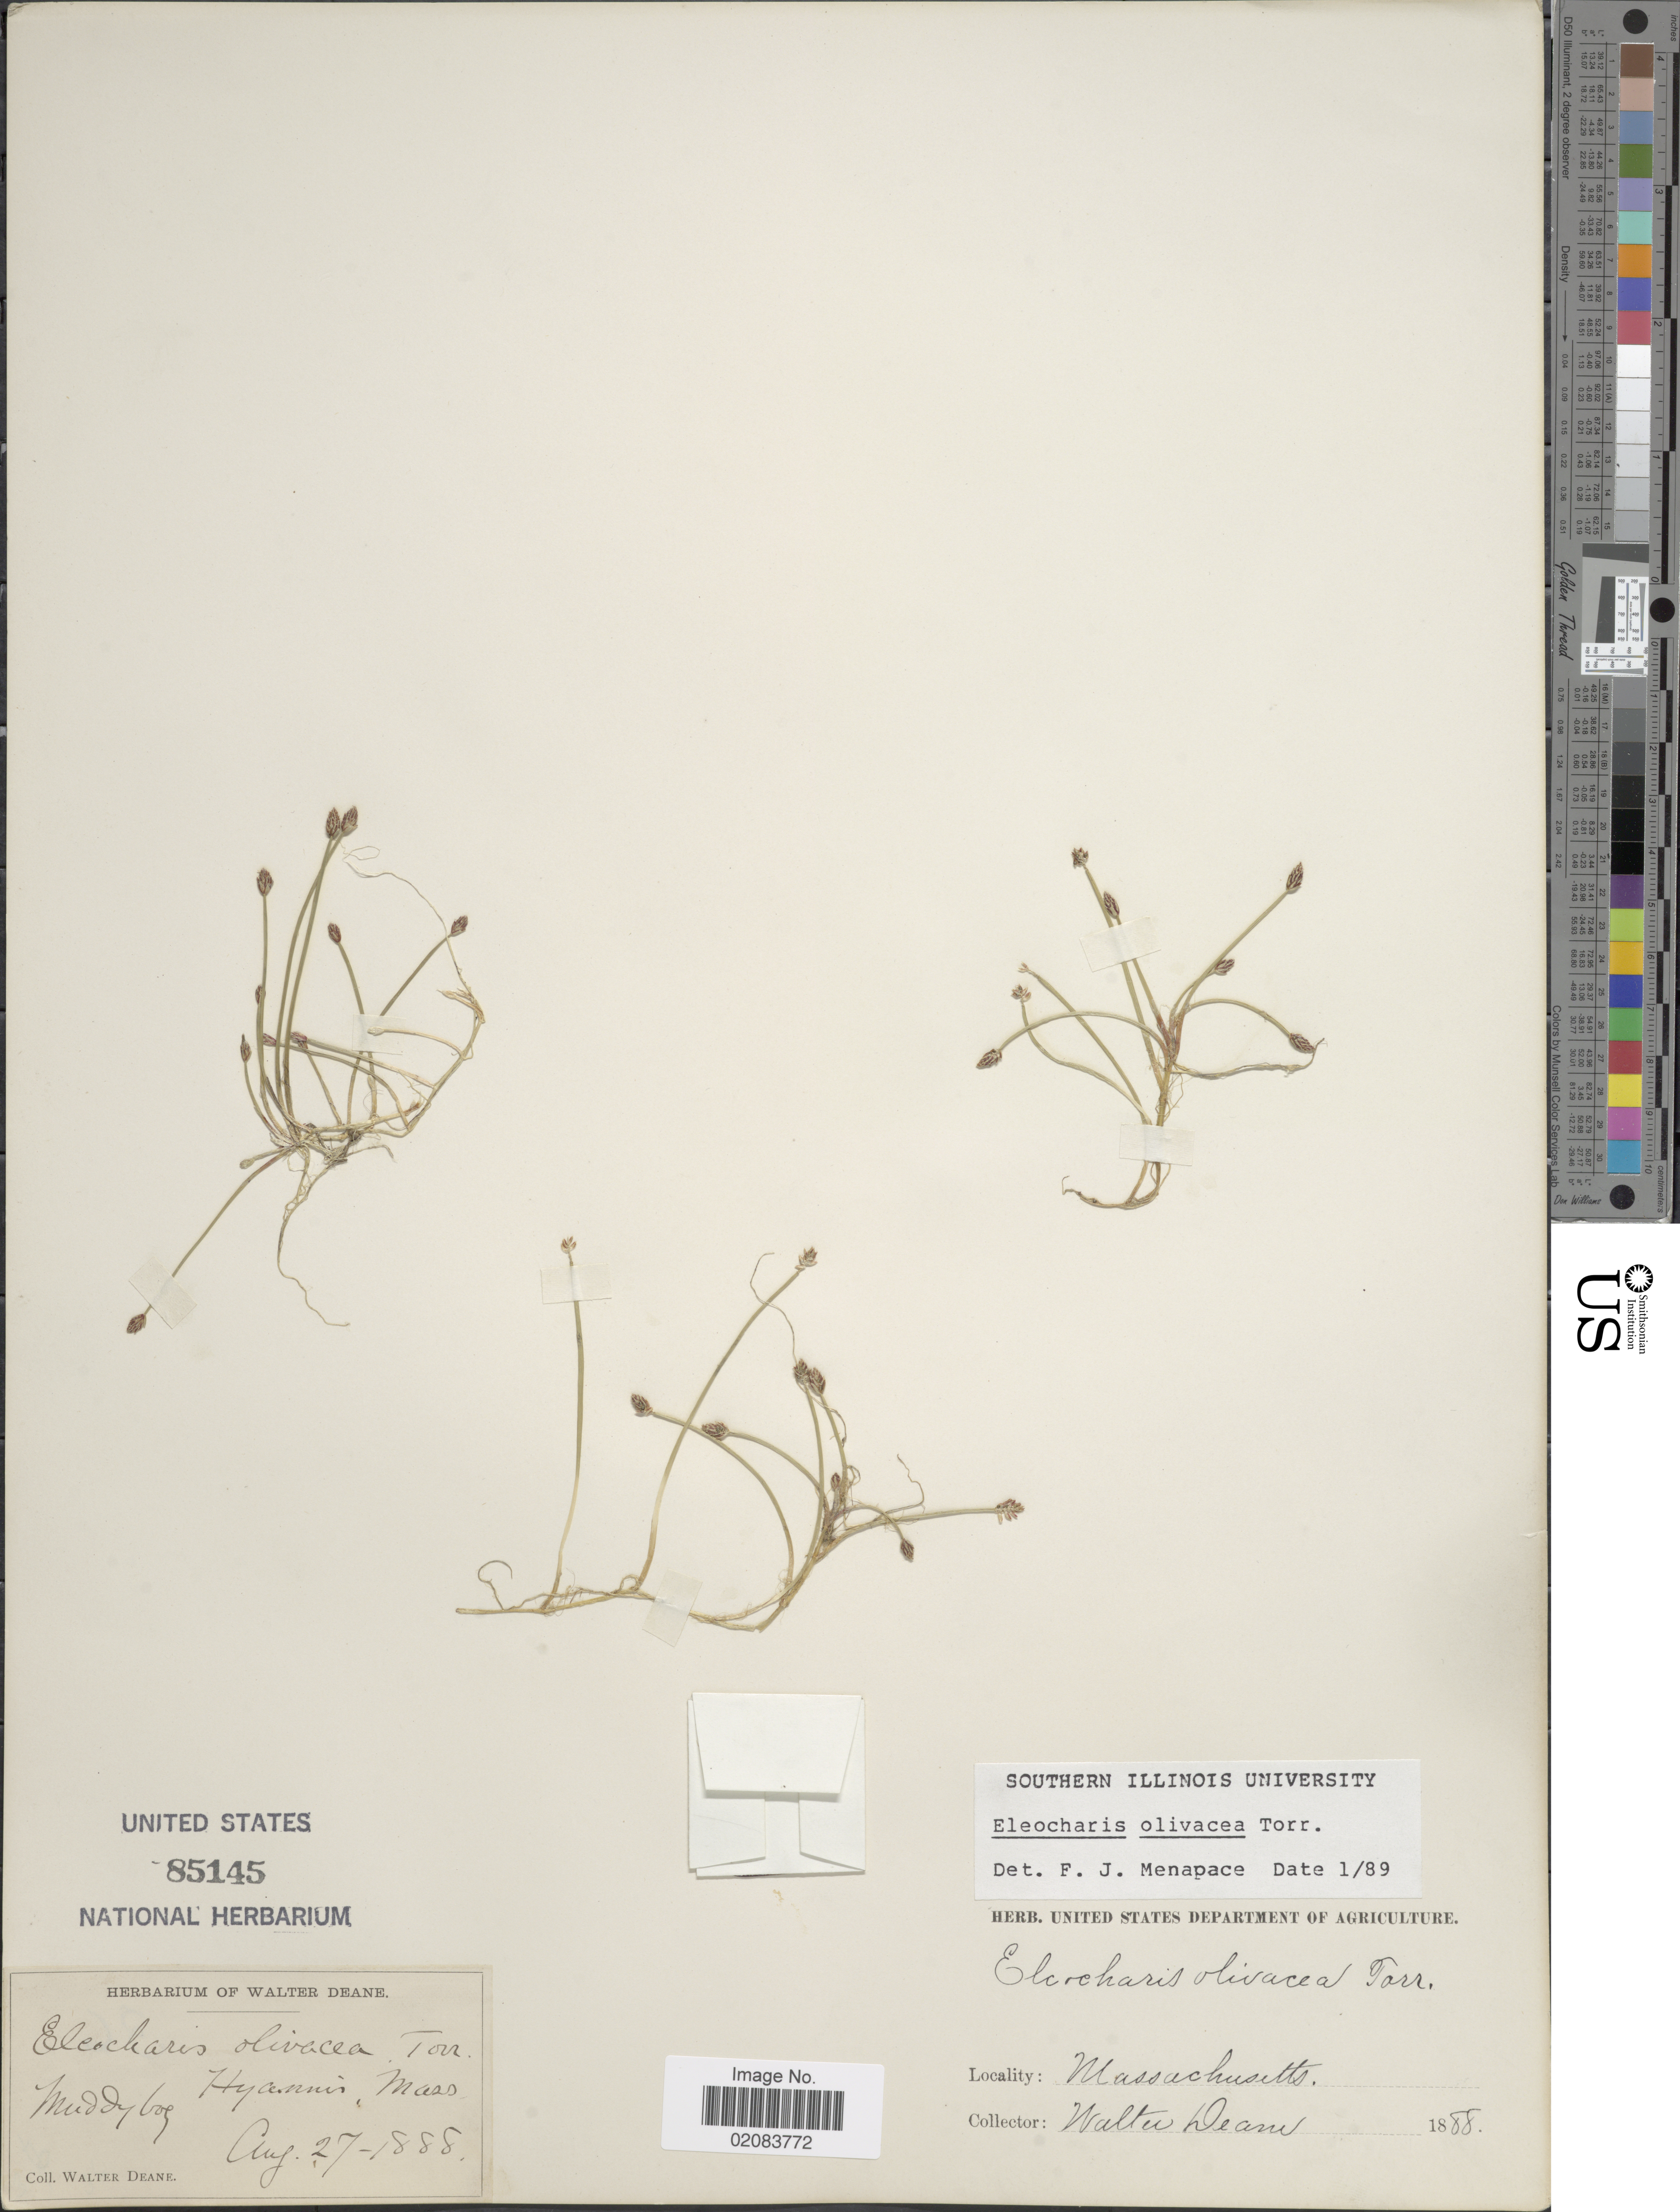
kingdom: Plantae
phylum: Tracheophyta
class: Liliopsida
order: Poales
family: Cyperaceae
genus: Eleocharis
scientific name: Eleocharis olivacea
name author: Torr.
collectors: W. Deane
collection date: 1888-01-27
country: United States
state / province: Massachusetts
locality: Muddy bog, Hyannis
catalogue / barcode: US 85145